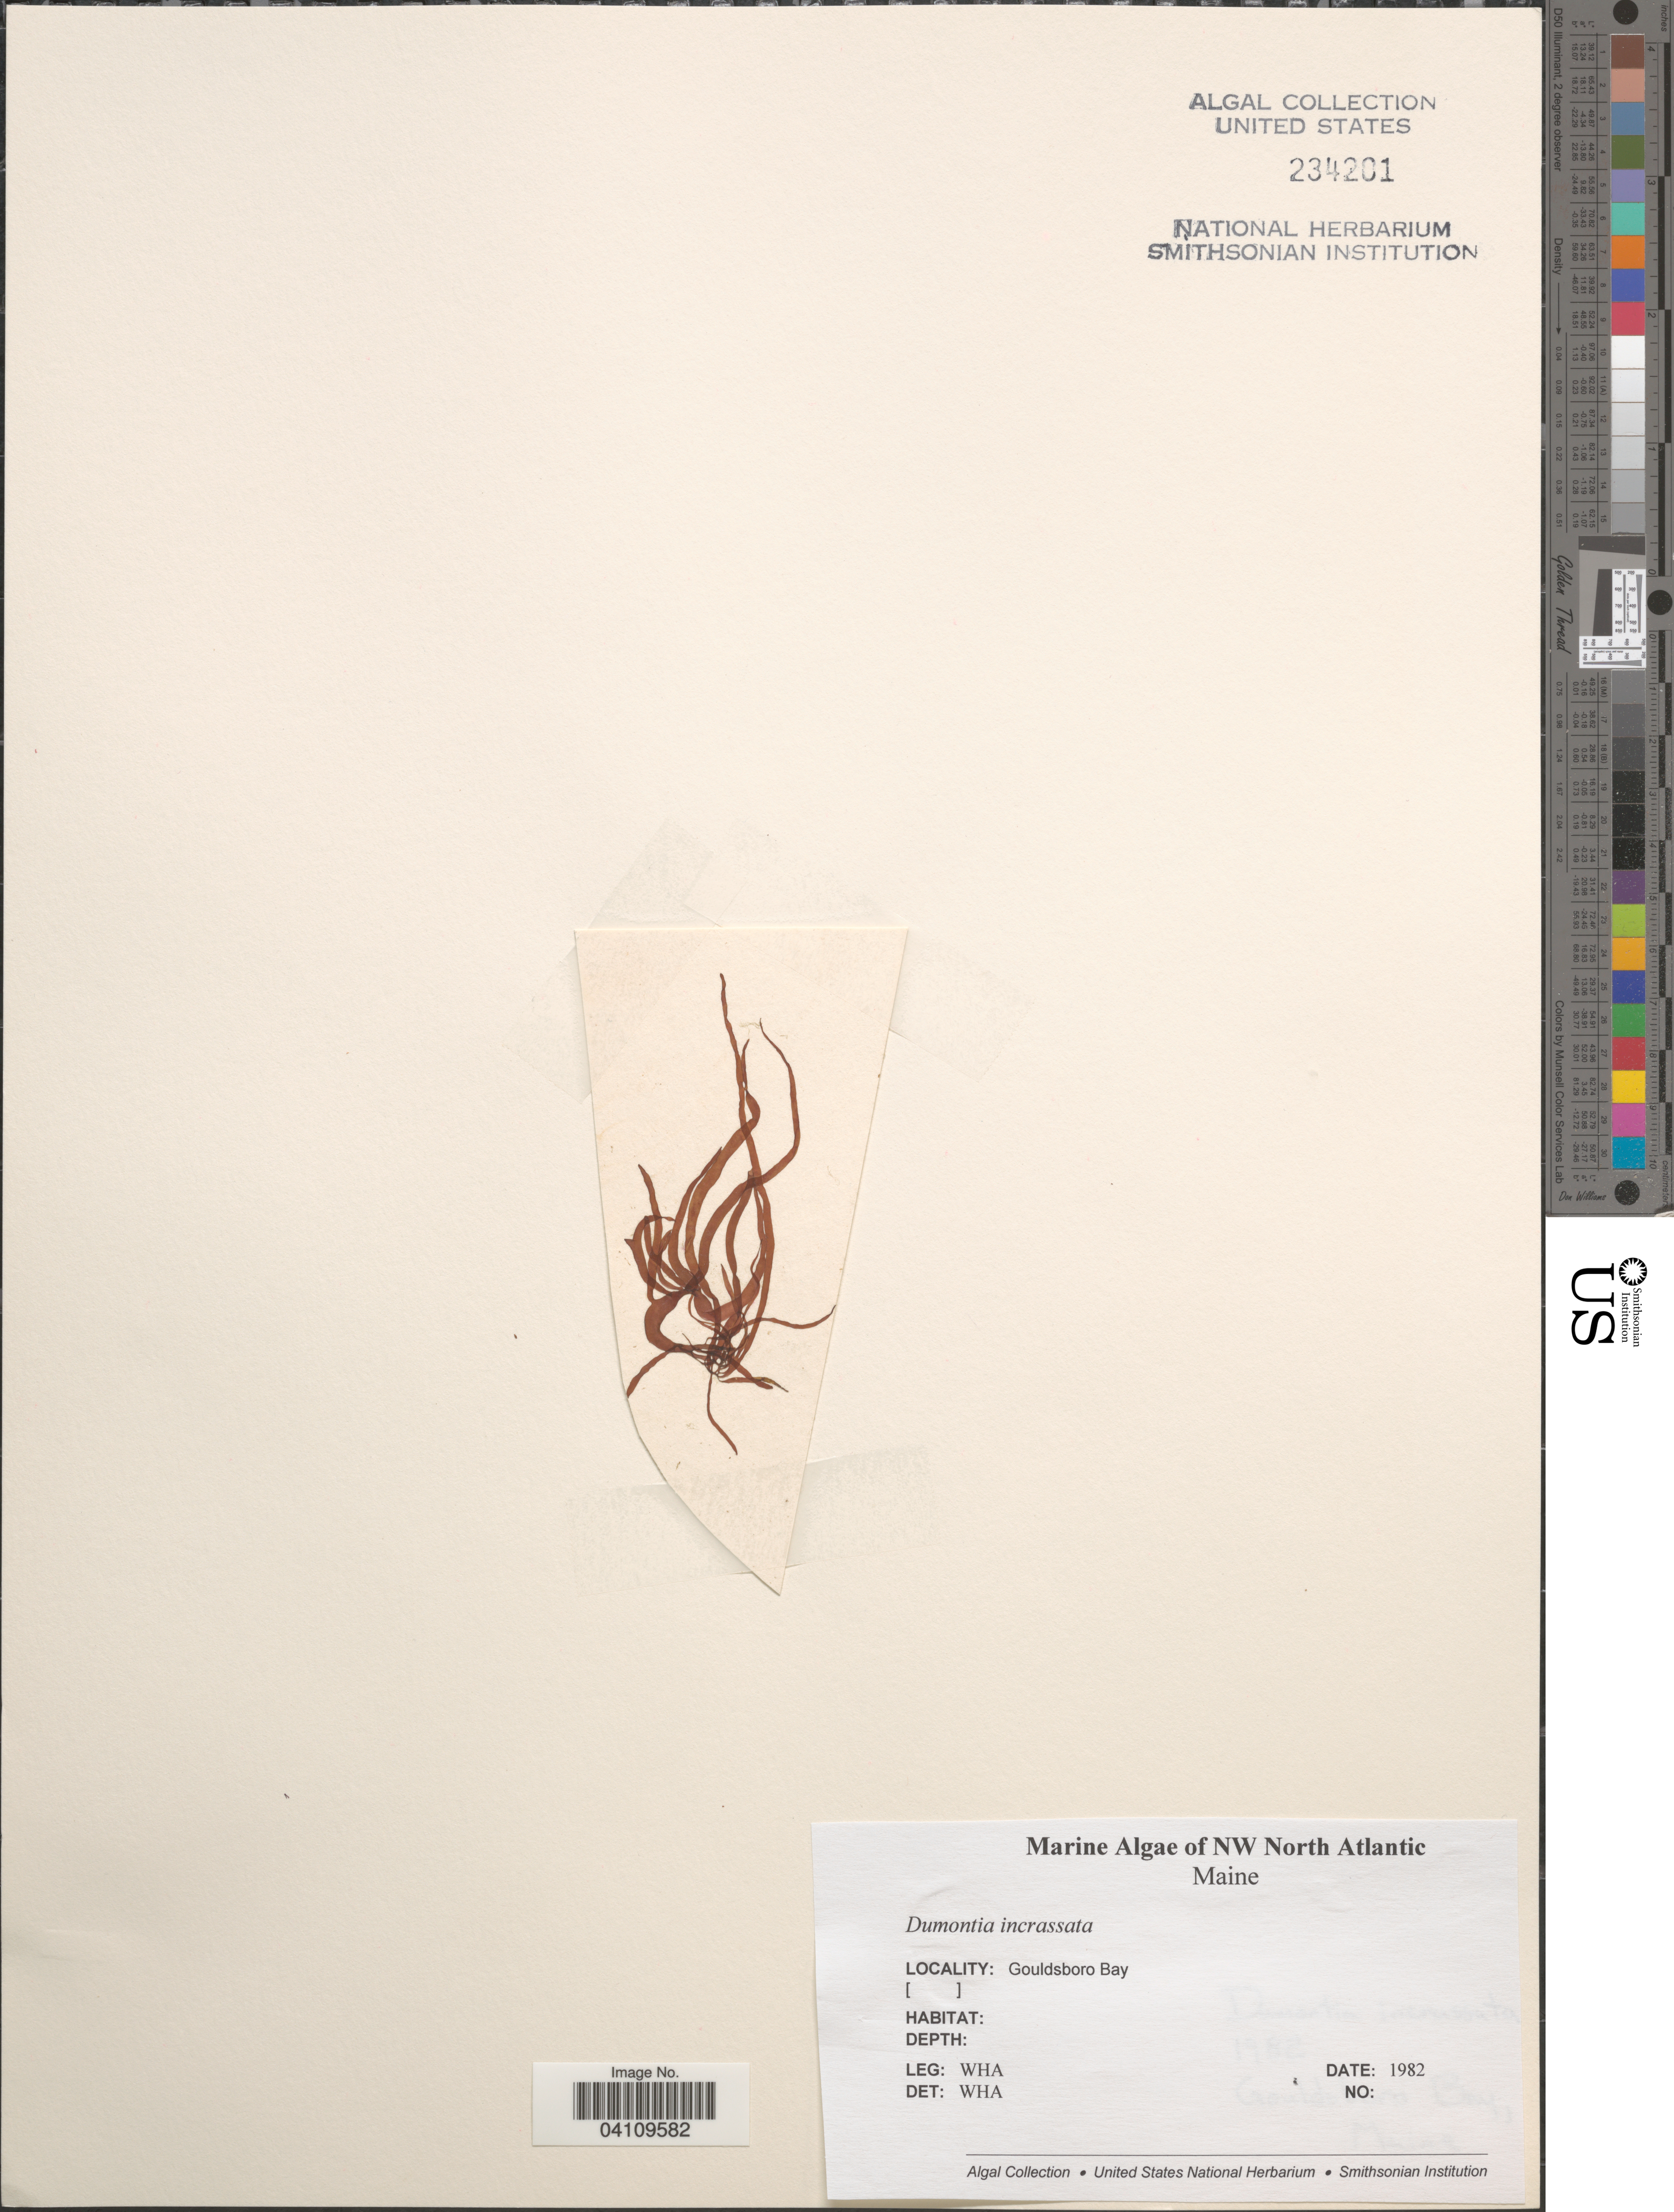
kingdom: Plantae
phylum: Rhodophyta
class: Florideophyceae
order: Gigartinales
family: Dumontiaceae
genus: Dumontia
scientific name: Dumontia contorta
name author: (S.G. Gmel.) Rupr.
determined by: Algae name updating Project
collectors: W. H. Adey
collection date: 1982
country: United States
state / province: Maine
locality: NW North Atlantic. Gouldsboro Bay.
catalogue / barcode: US 234201